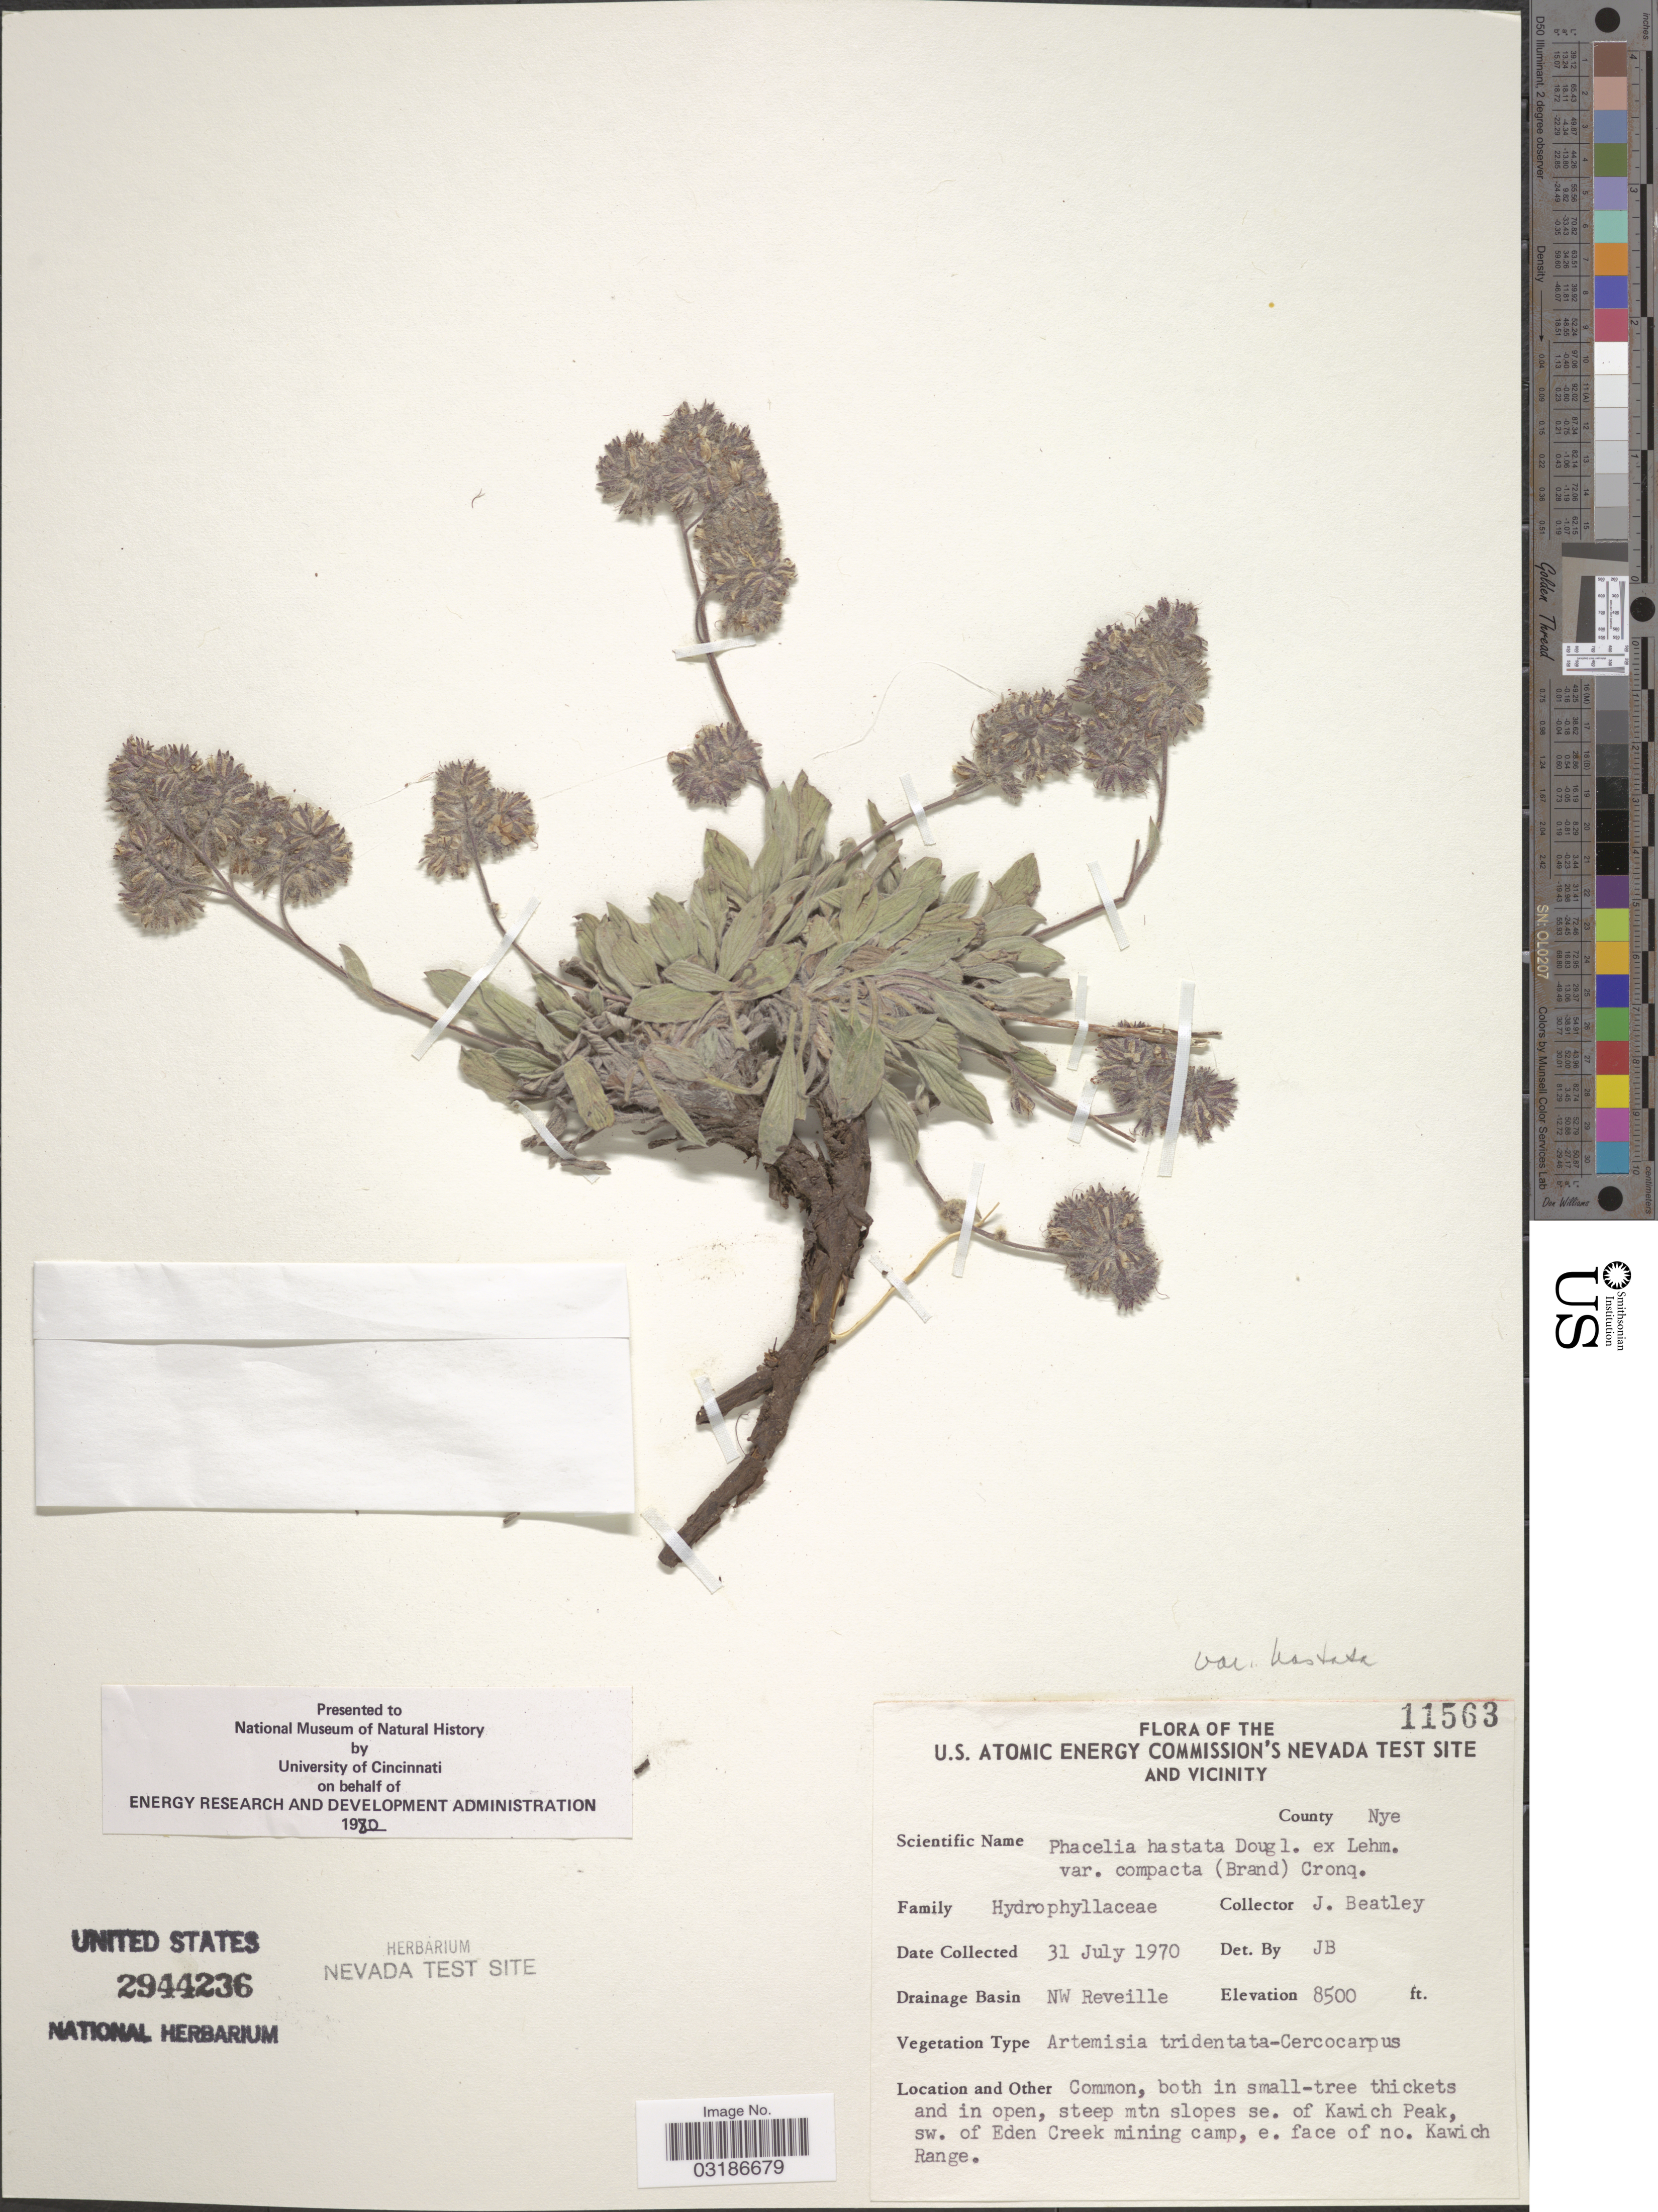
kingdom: Plantae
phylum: Tracheophyta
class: Magnoliopsida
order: Boraginales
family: Hydrophyllaceae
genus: Phacelia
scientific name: Phacelia hastata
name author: Douglas ex Lehm.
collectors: J. C. Beatley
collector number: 11563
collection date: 1970-07-31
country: United States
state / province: Nevada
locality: U.S. Atomic Energy Commission's Nevada Test Site and Vicinity. County Nye. Drainage Basin NW Reveille. Steep mtn slopes se. of Kawich Peak, sw. of Eden Creek mining camp, e. face of no. Kawich Range.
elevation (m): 2591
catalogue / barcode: US 2944236